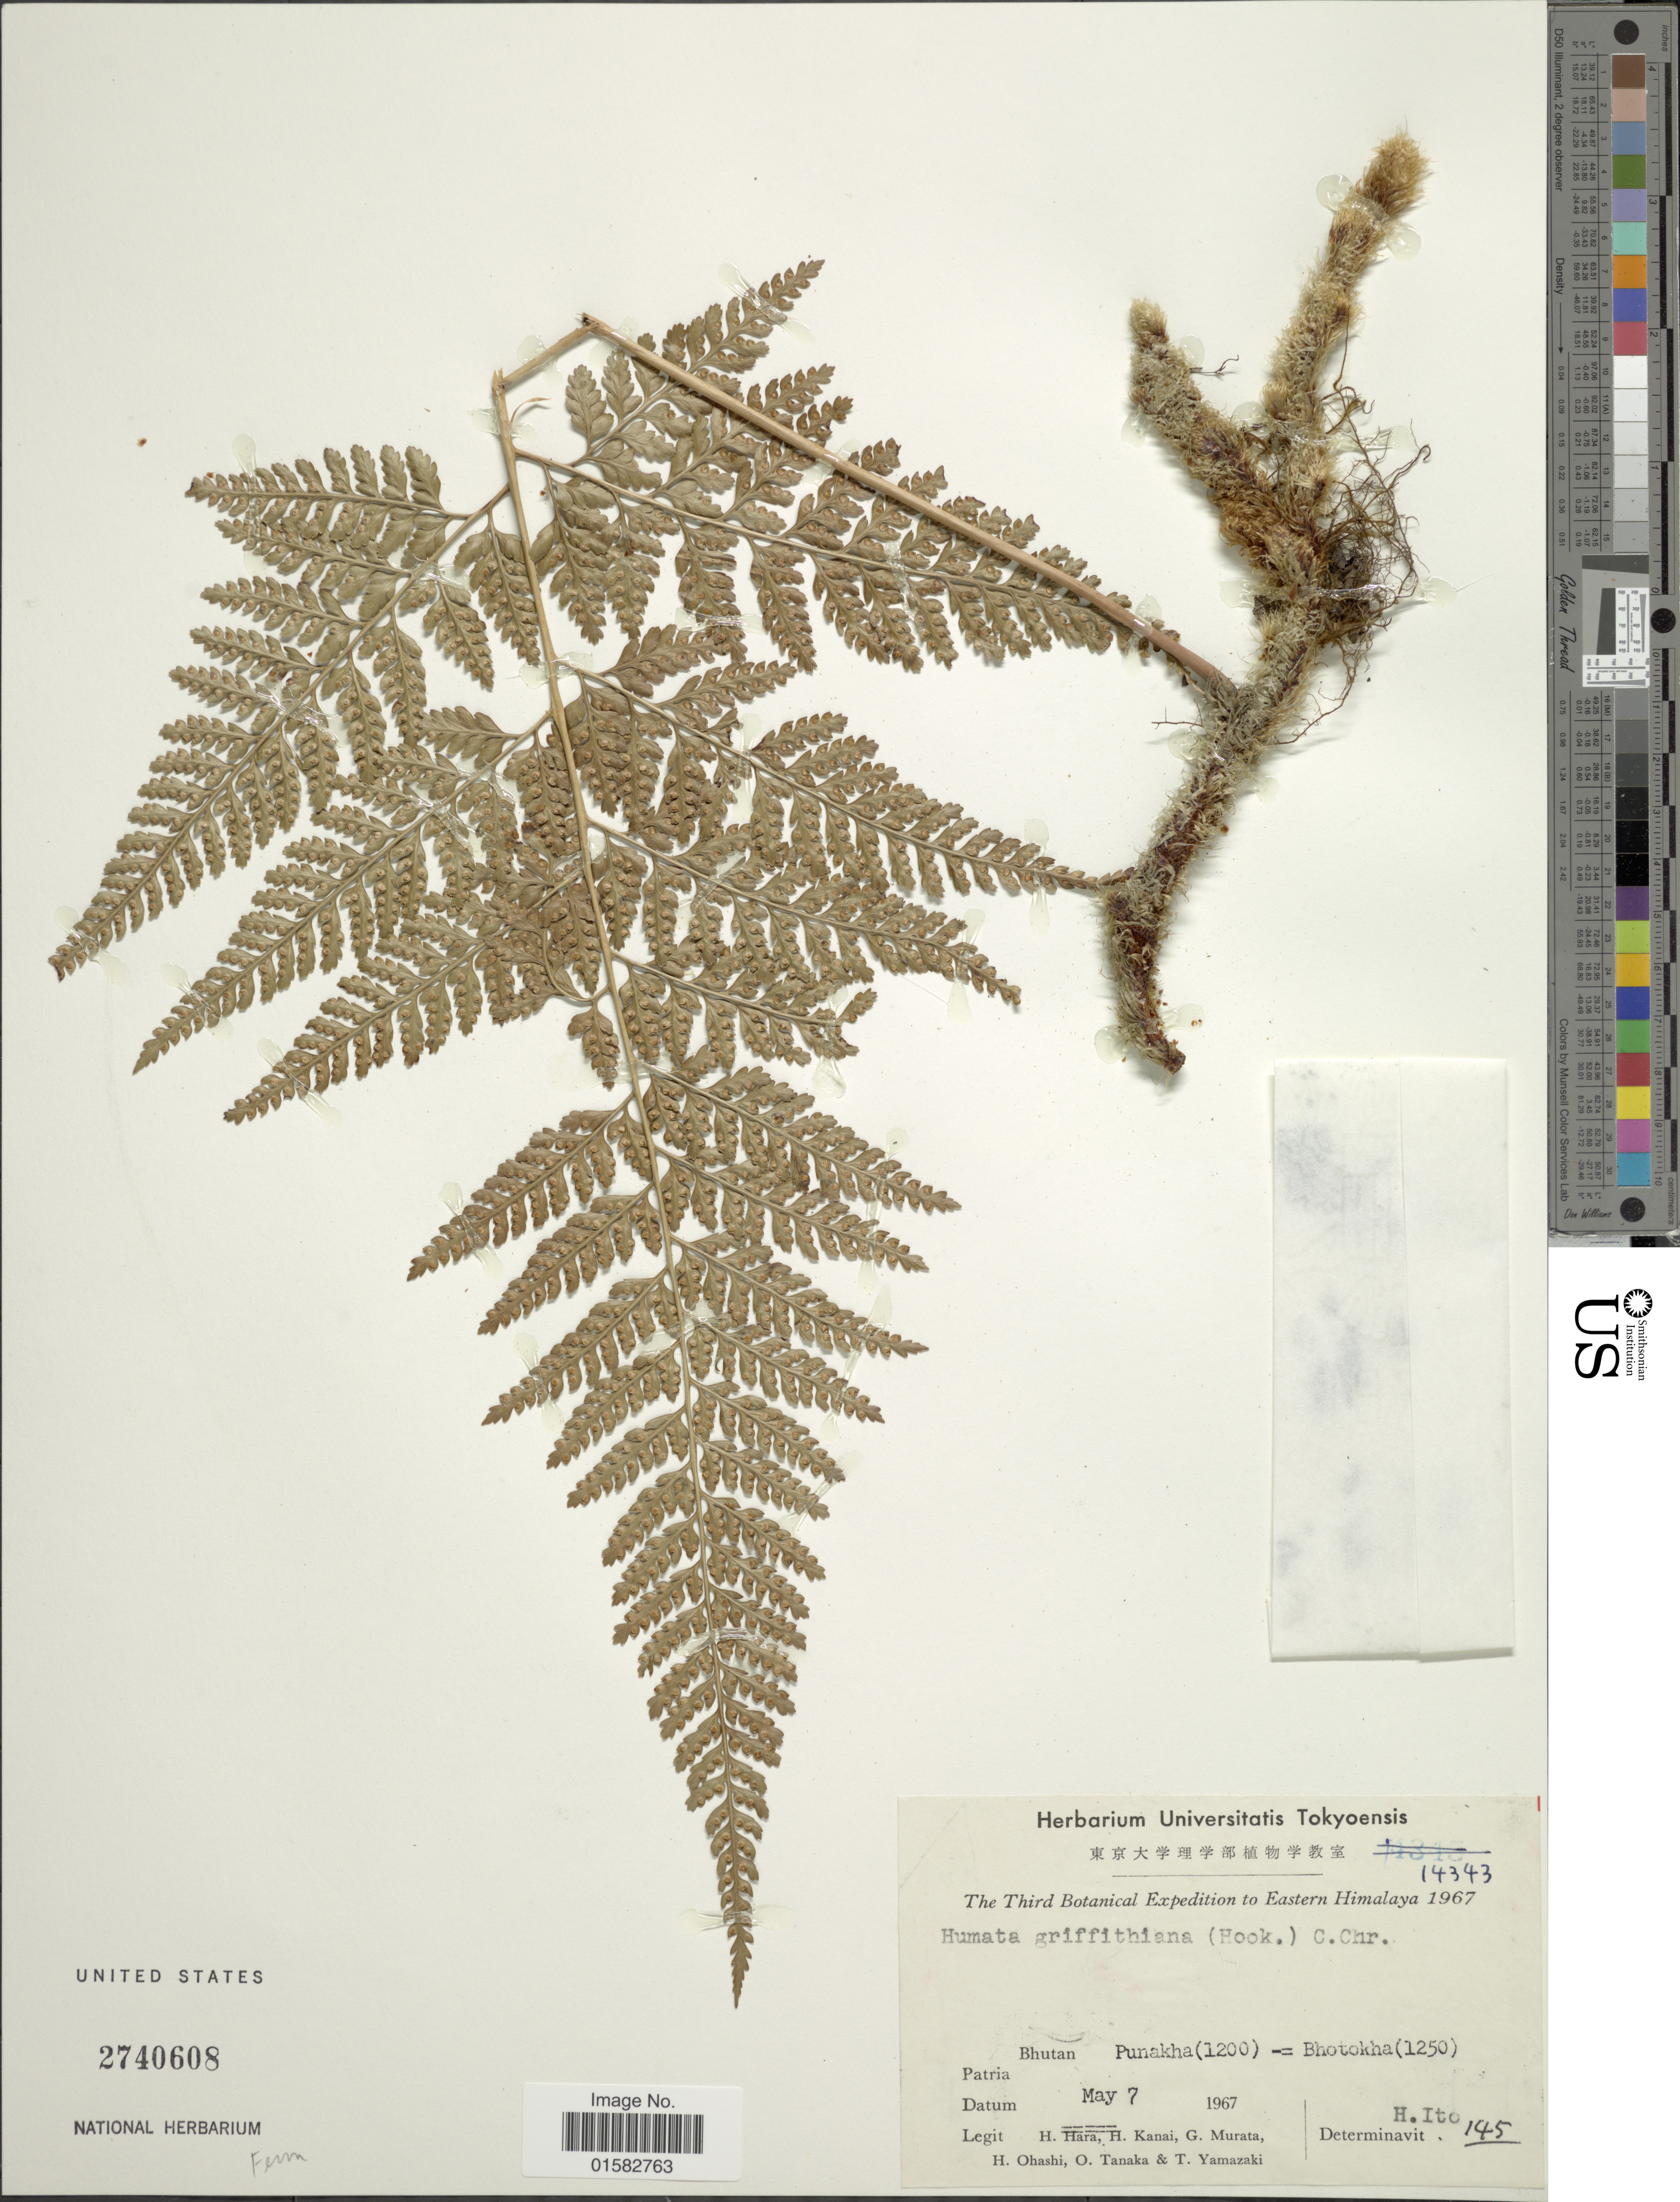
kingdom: Plantae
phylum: Tracheophyta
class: Polypodiopsida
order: Polypodiales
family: Davalliaceae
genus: Davallia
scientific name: Davallia griffithiana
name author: Hook.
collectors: H. Hara, H. Kanai, G. Murata, H. Ohashi & et al.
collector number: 14343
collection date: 1967-05-07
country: Bhutan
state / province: Punakha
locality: Eastern Himalaya, Bhutan, Punakha, Bhotokha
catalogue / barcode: US 2740608